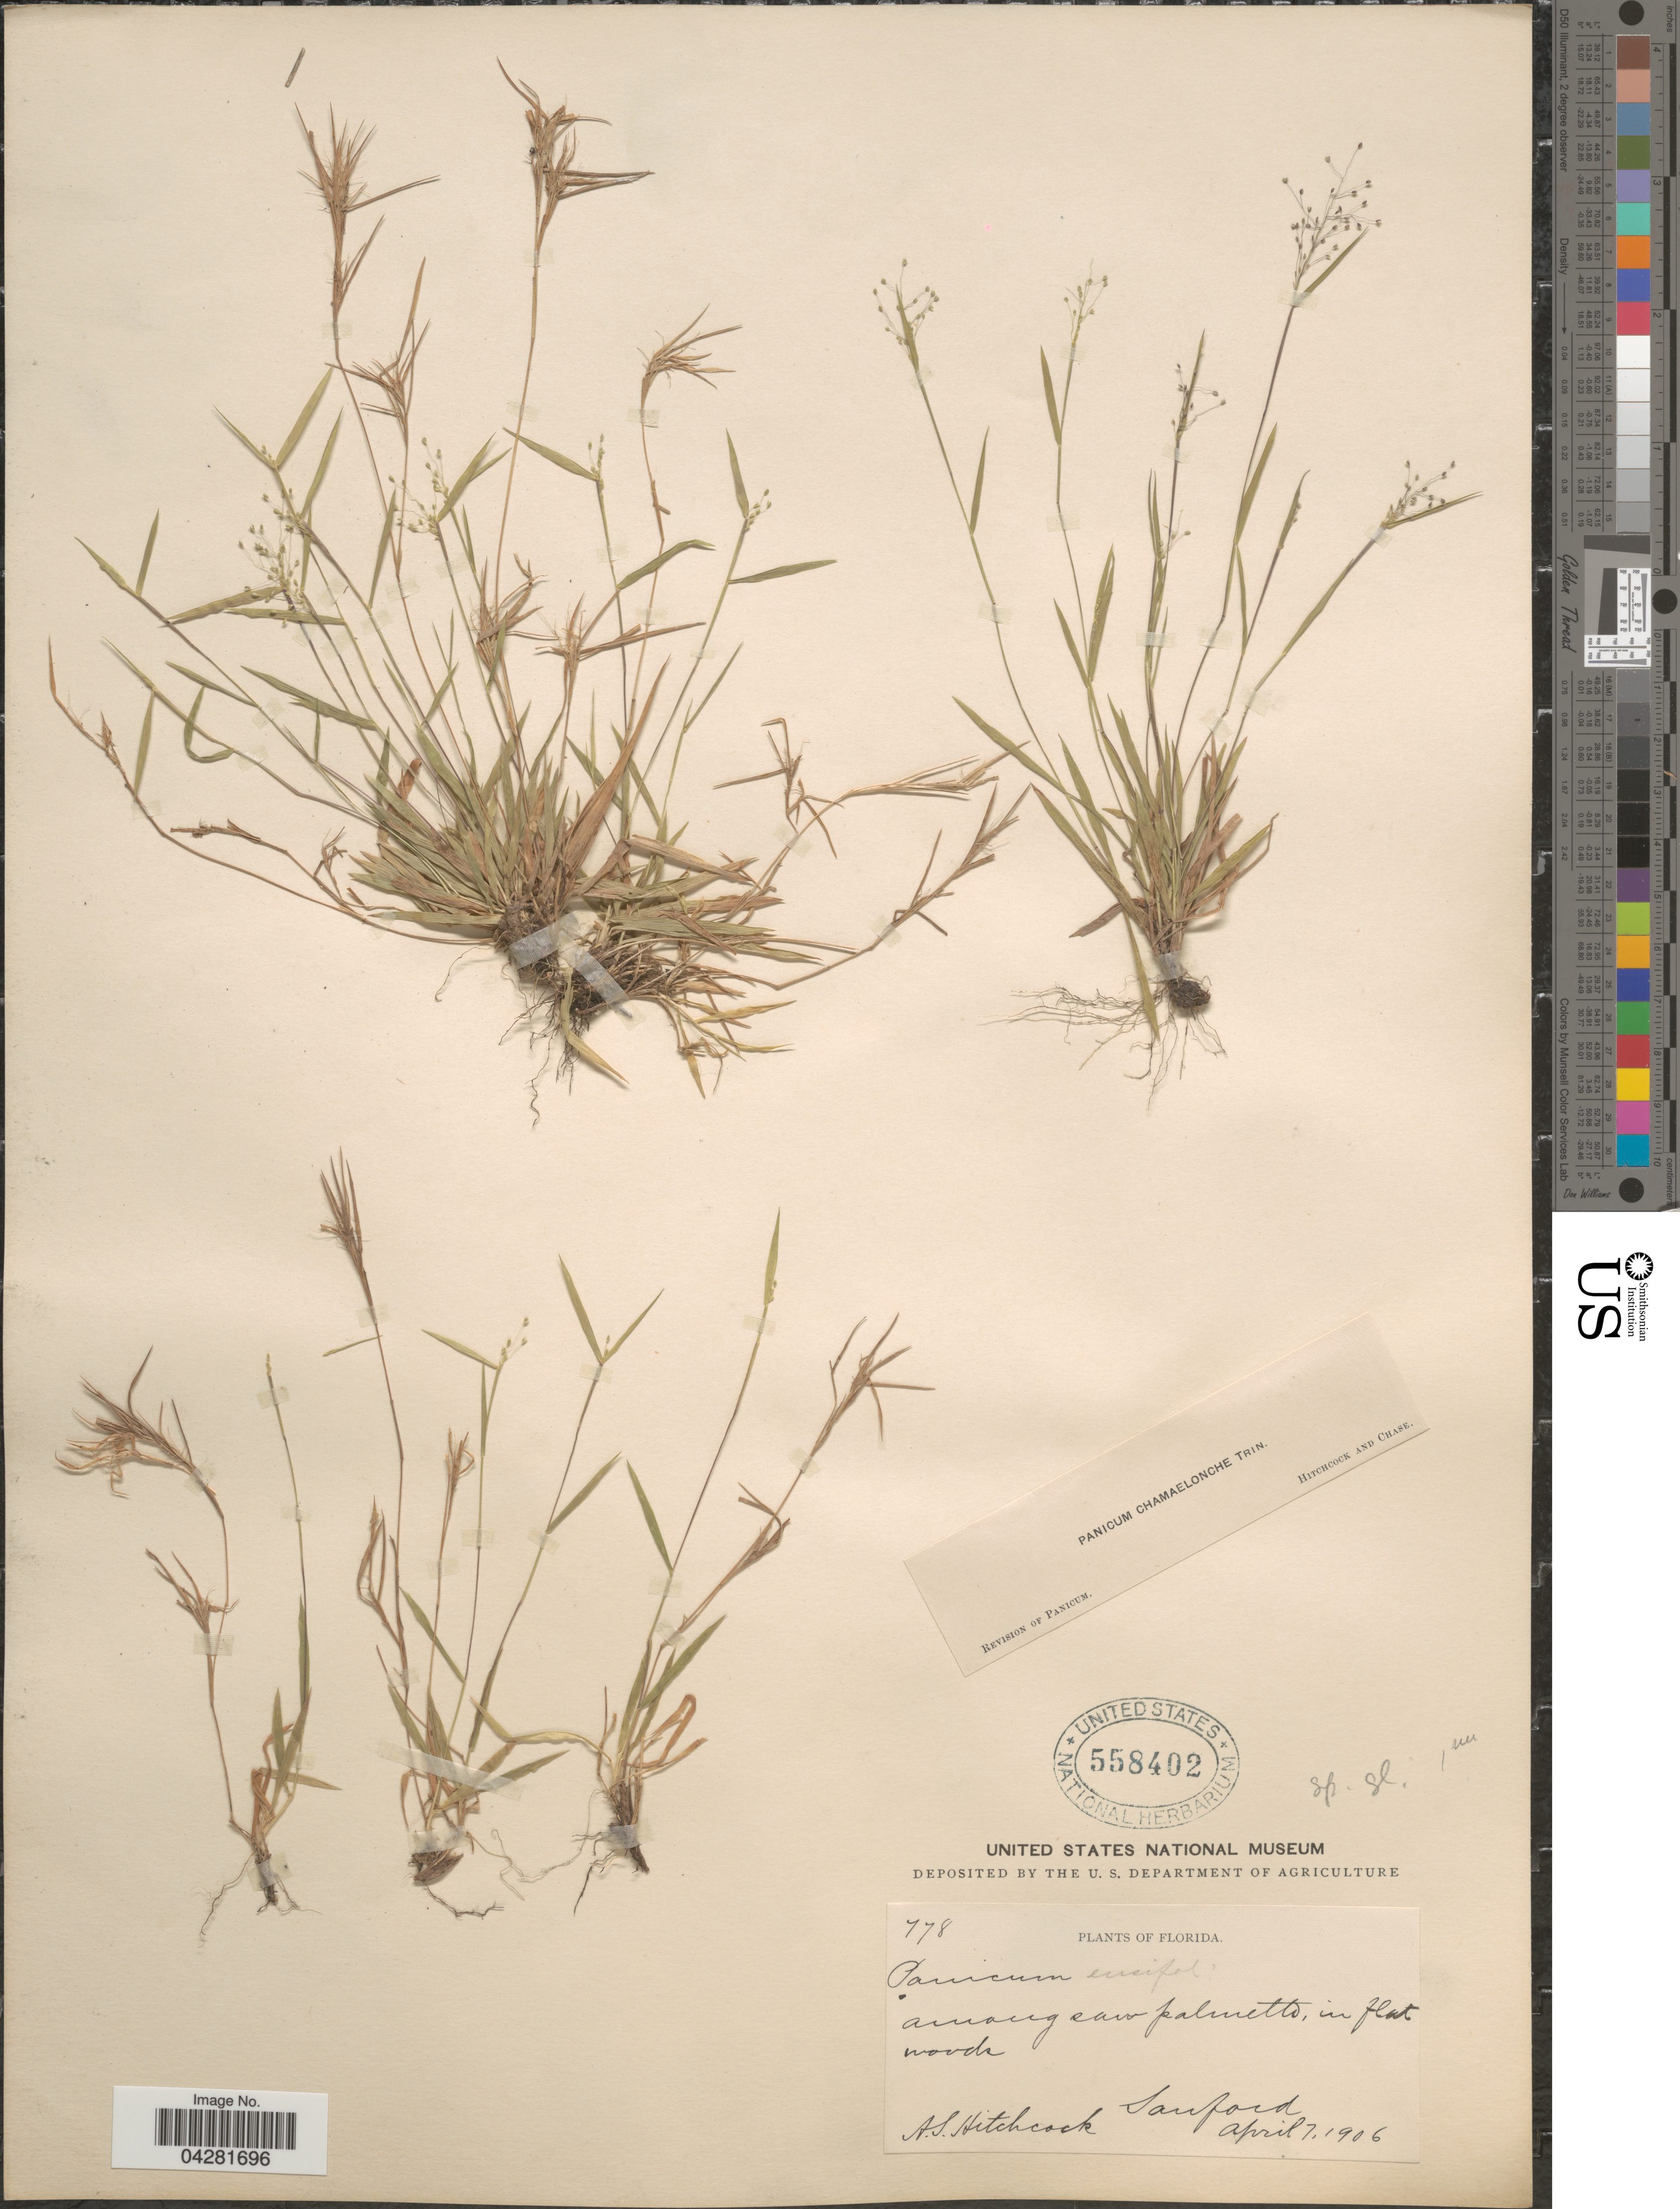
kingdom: Plantae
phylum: Tracheophyta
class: Liliopsida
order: Poales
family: Poaceae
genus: Dichanthelium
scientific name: Dichanthelium ensifolium var. ensifolium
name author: (Baldwin ex Elliot) Gould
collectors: A. S. Hitchcock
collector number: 778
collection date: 1906-04-07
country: United States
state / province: Florida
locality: Sanford.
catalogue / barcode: US 558402